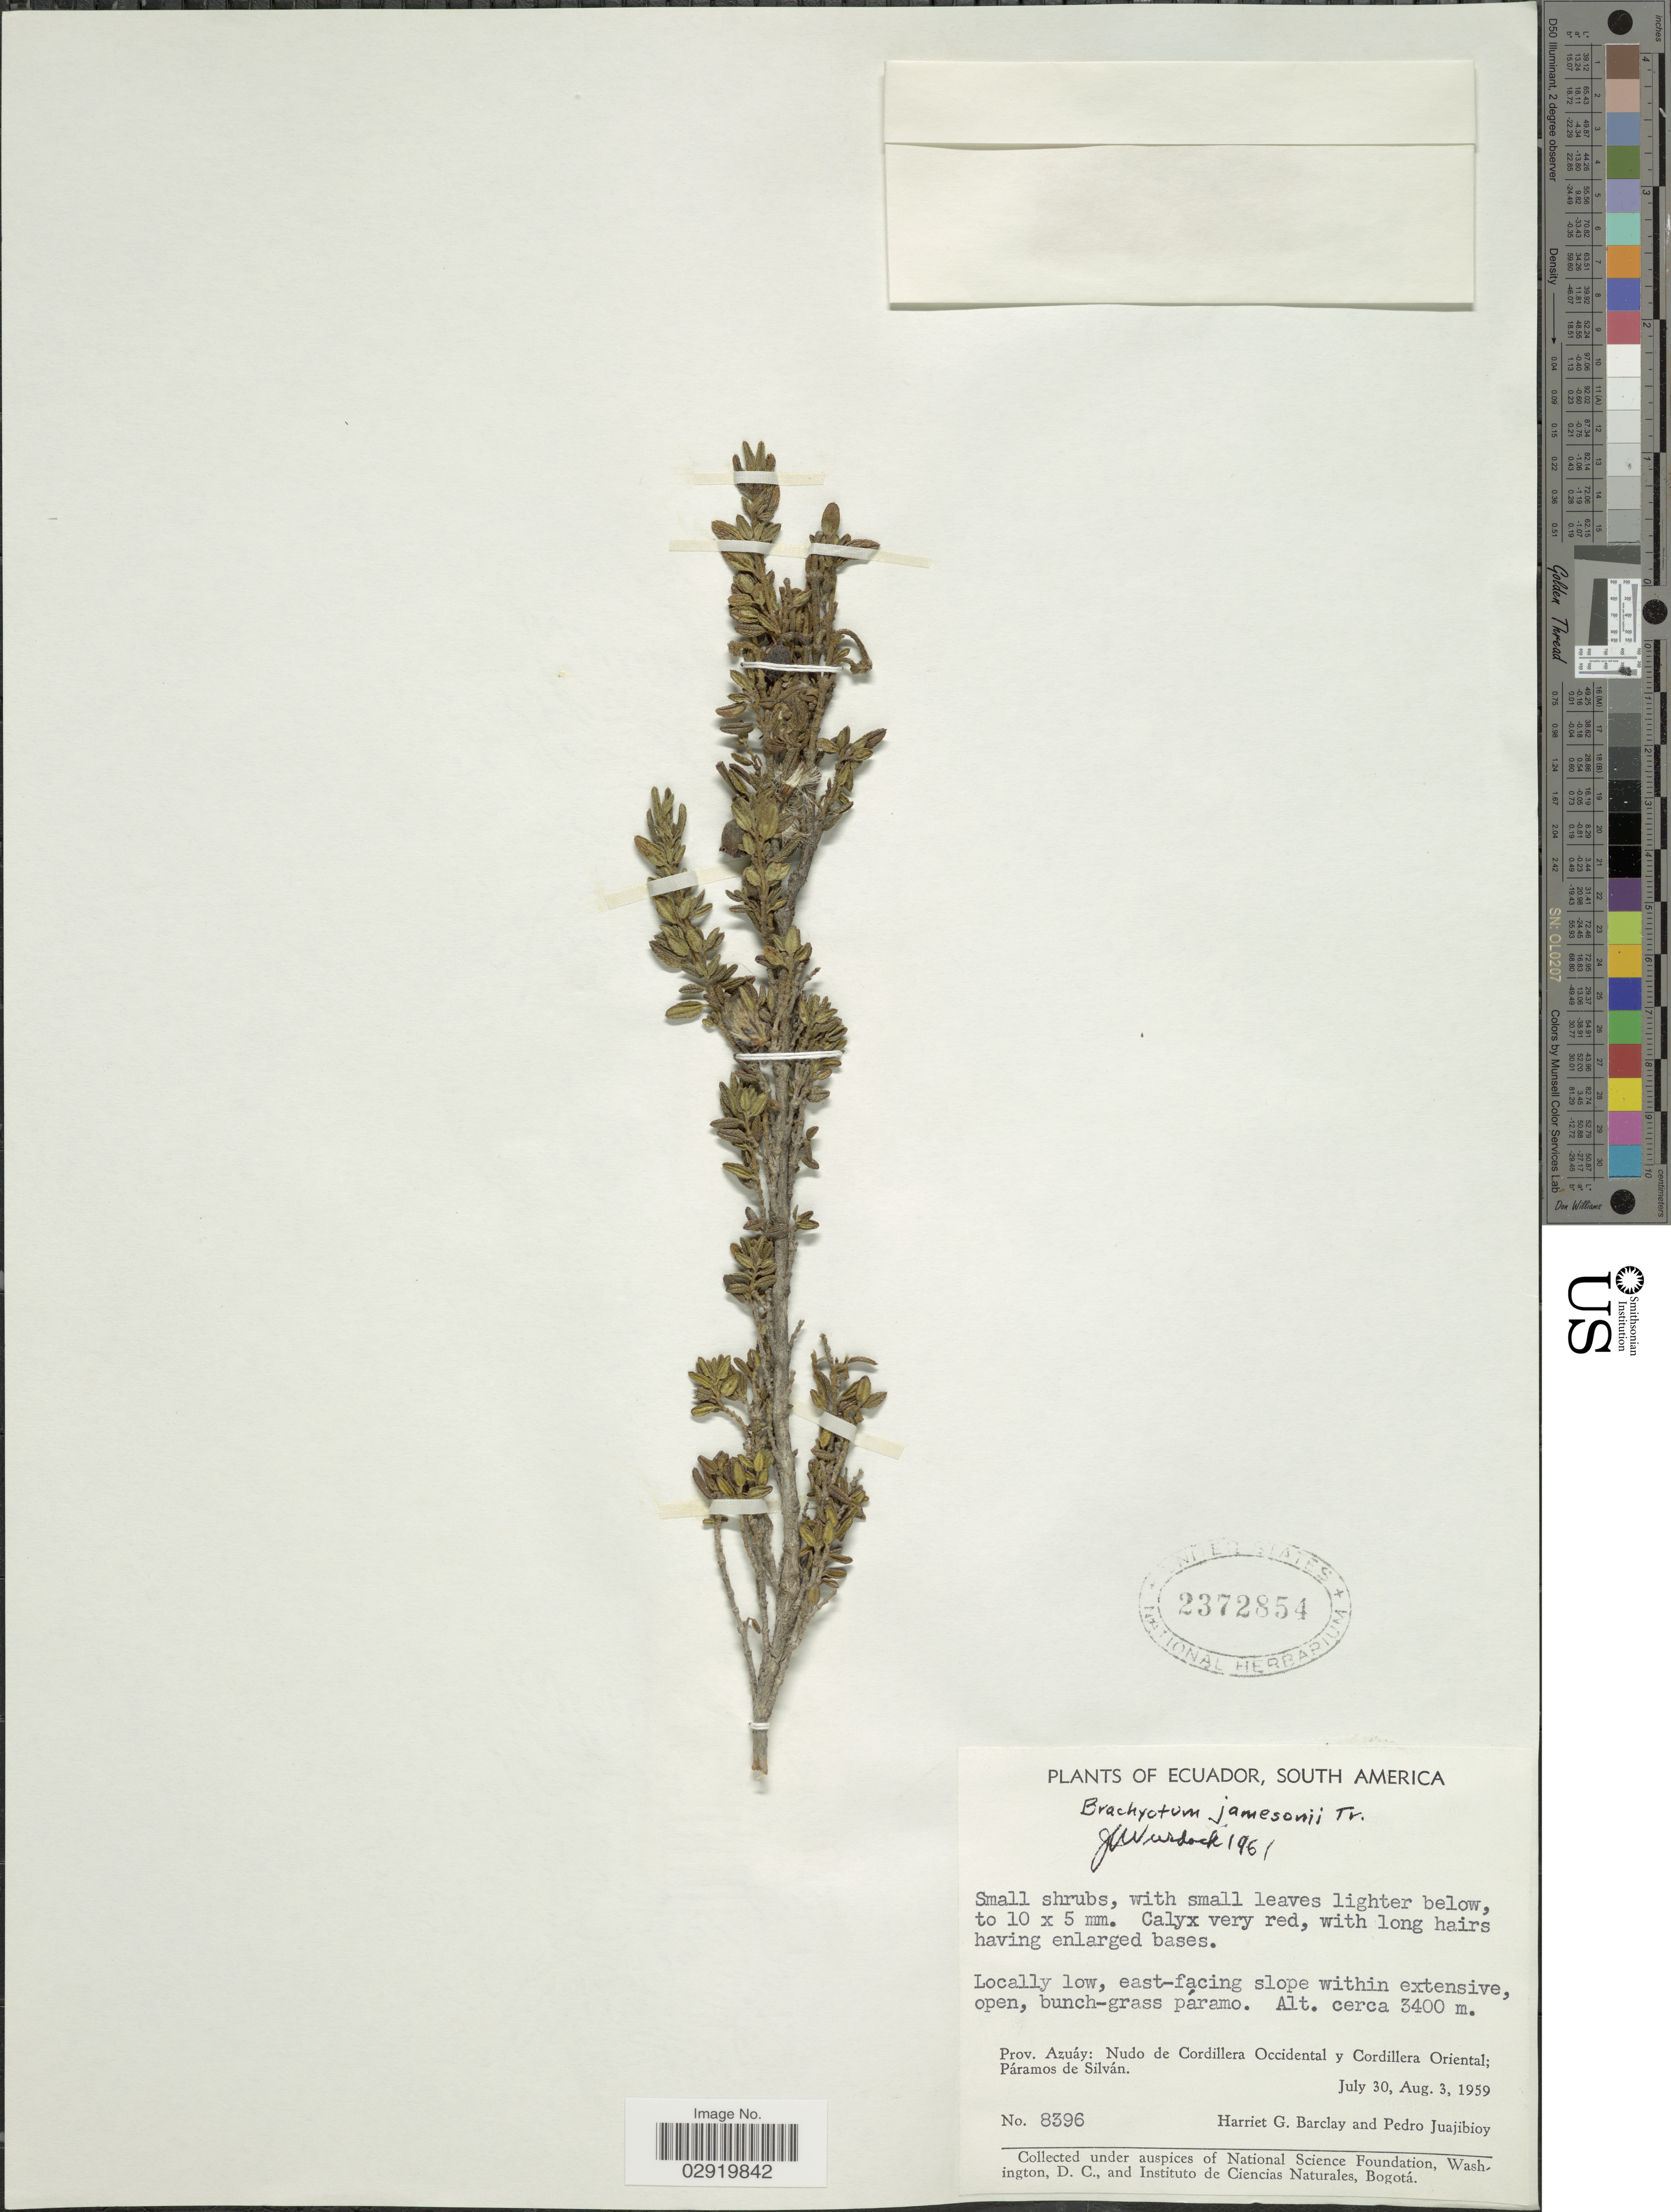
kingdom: Plantae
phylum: Tracheophyta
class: Magnoliopsida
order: Myrtales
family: Melastomataceae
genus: Brachyotum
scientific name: Brachyotum jamesonii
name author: Triana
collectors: H. G. Barclay & P. Juajibioy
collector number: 8396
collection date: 1959-07-30/1959-08-03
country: Ecuador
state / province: Azuay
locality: Nudo de Cordillera Occidental y Cordillera Oriental. Páramos de Silván.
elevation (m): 3400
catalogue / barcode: US 2372854